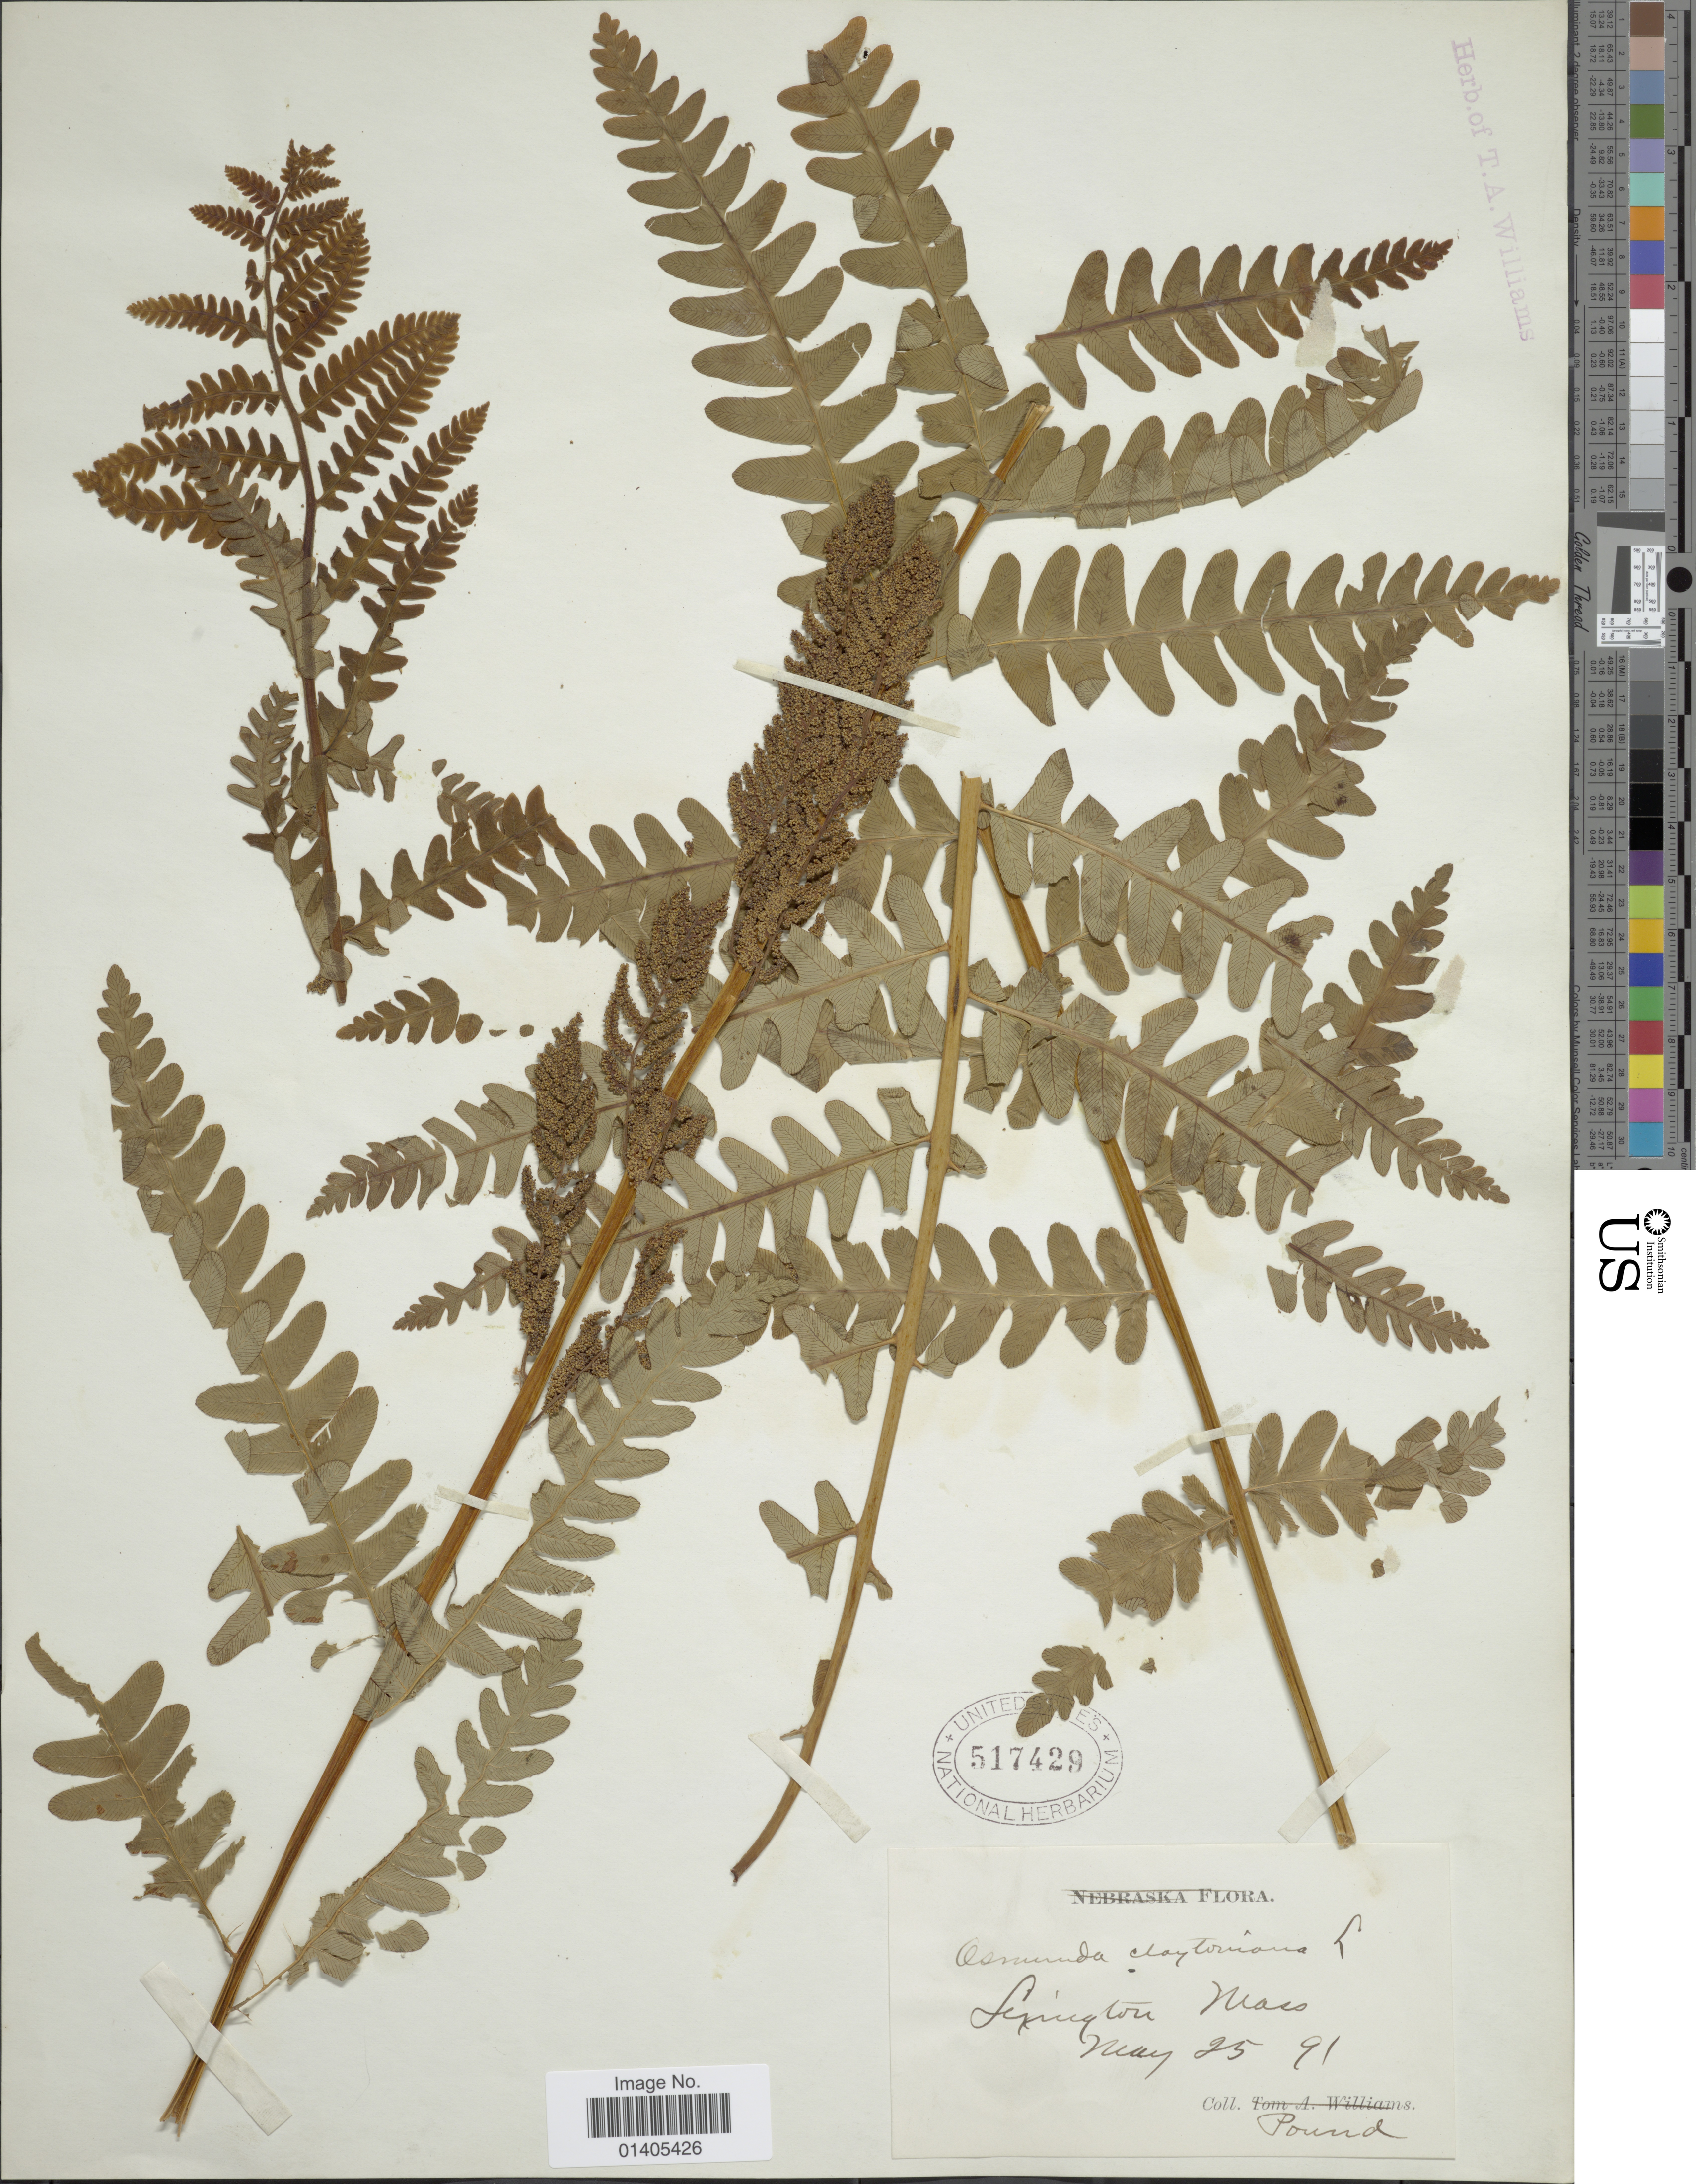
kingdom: Plantae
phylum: Tracheophyta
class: Polypodiopsida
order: Osmundales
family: Osmundaceae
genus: Osmunda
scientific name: Osmunda claytoniana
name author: (L.) Tagawa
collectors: Pound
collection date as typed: Transcribed d/m/y: 25/5/91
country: United States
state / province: Massachusetts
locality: Lexington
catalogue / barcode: US 517429